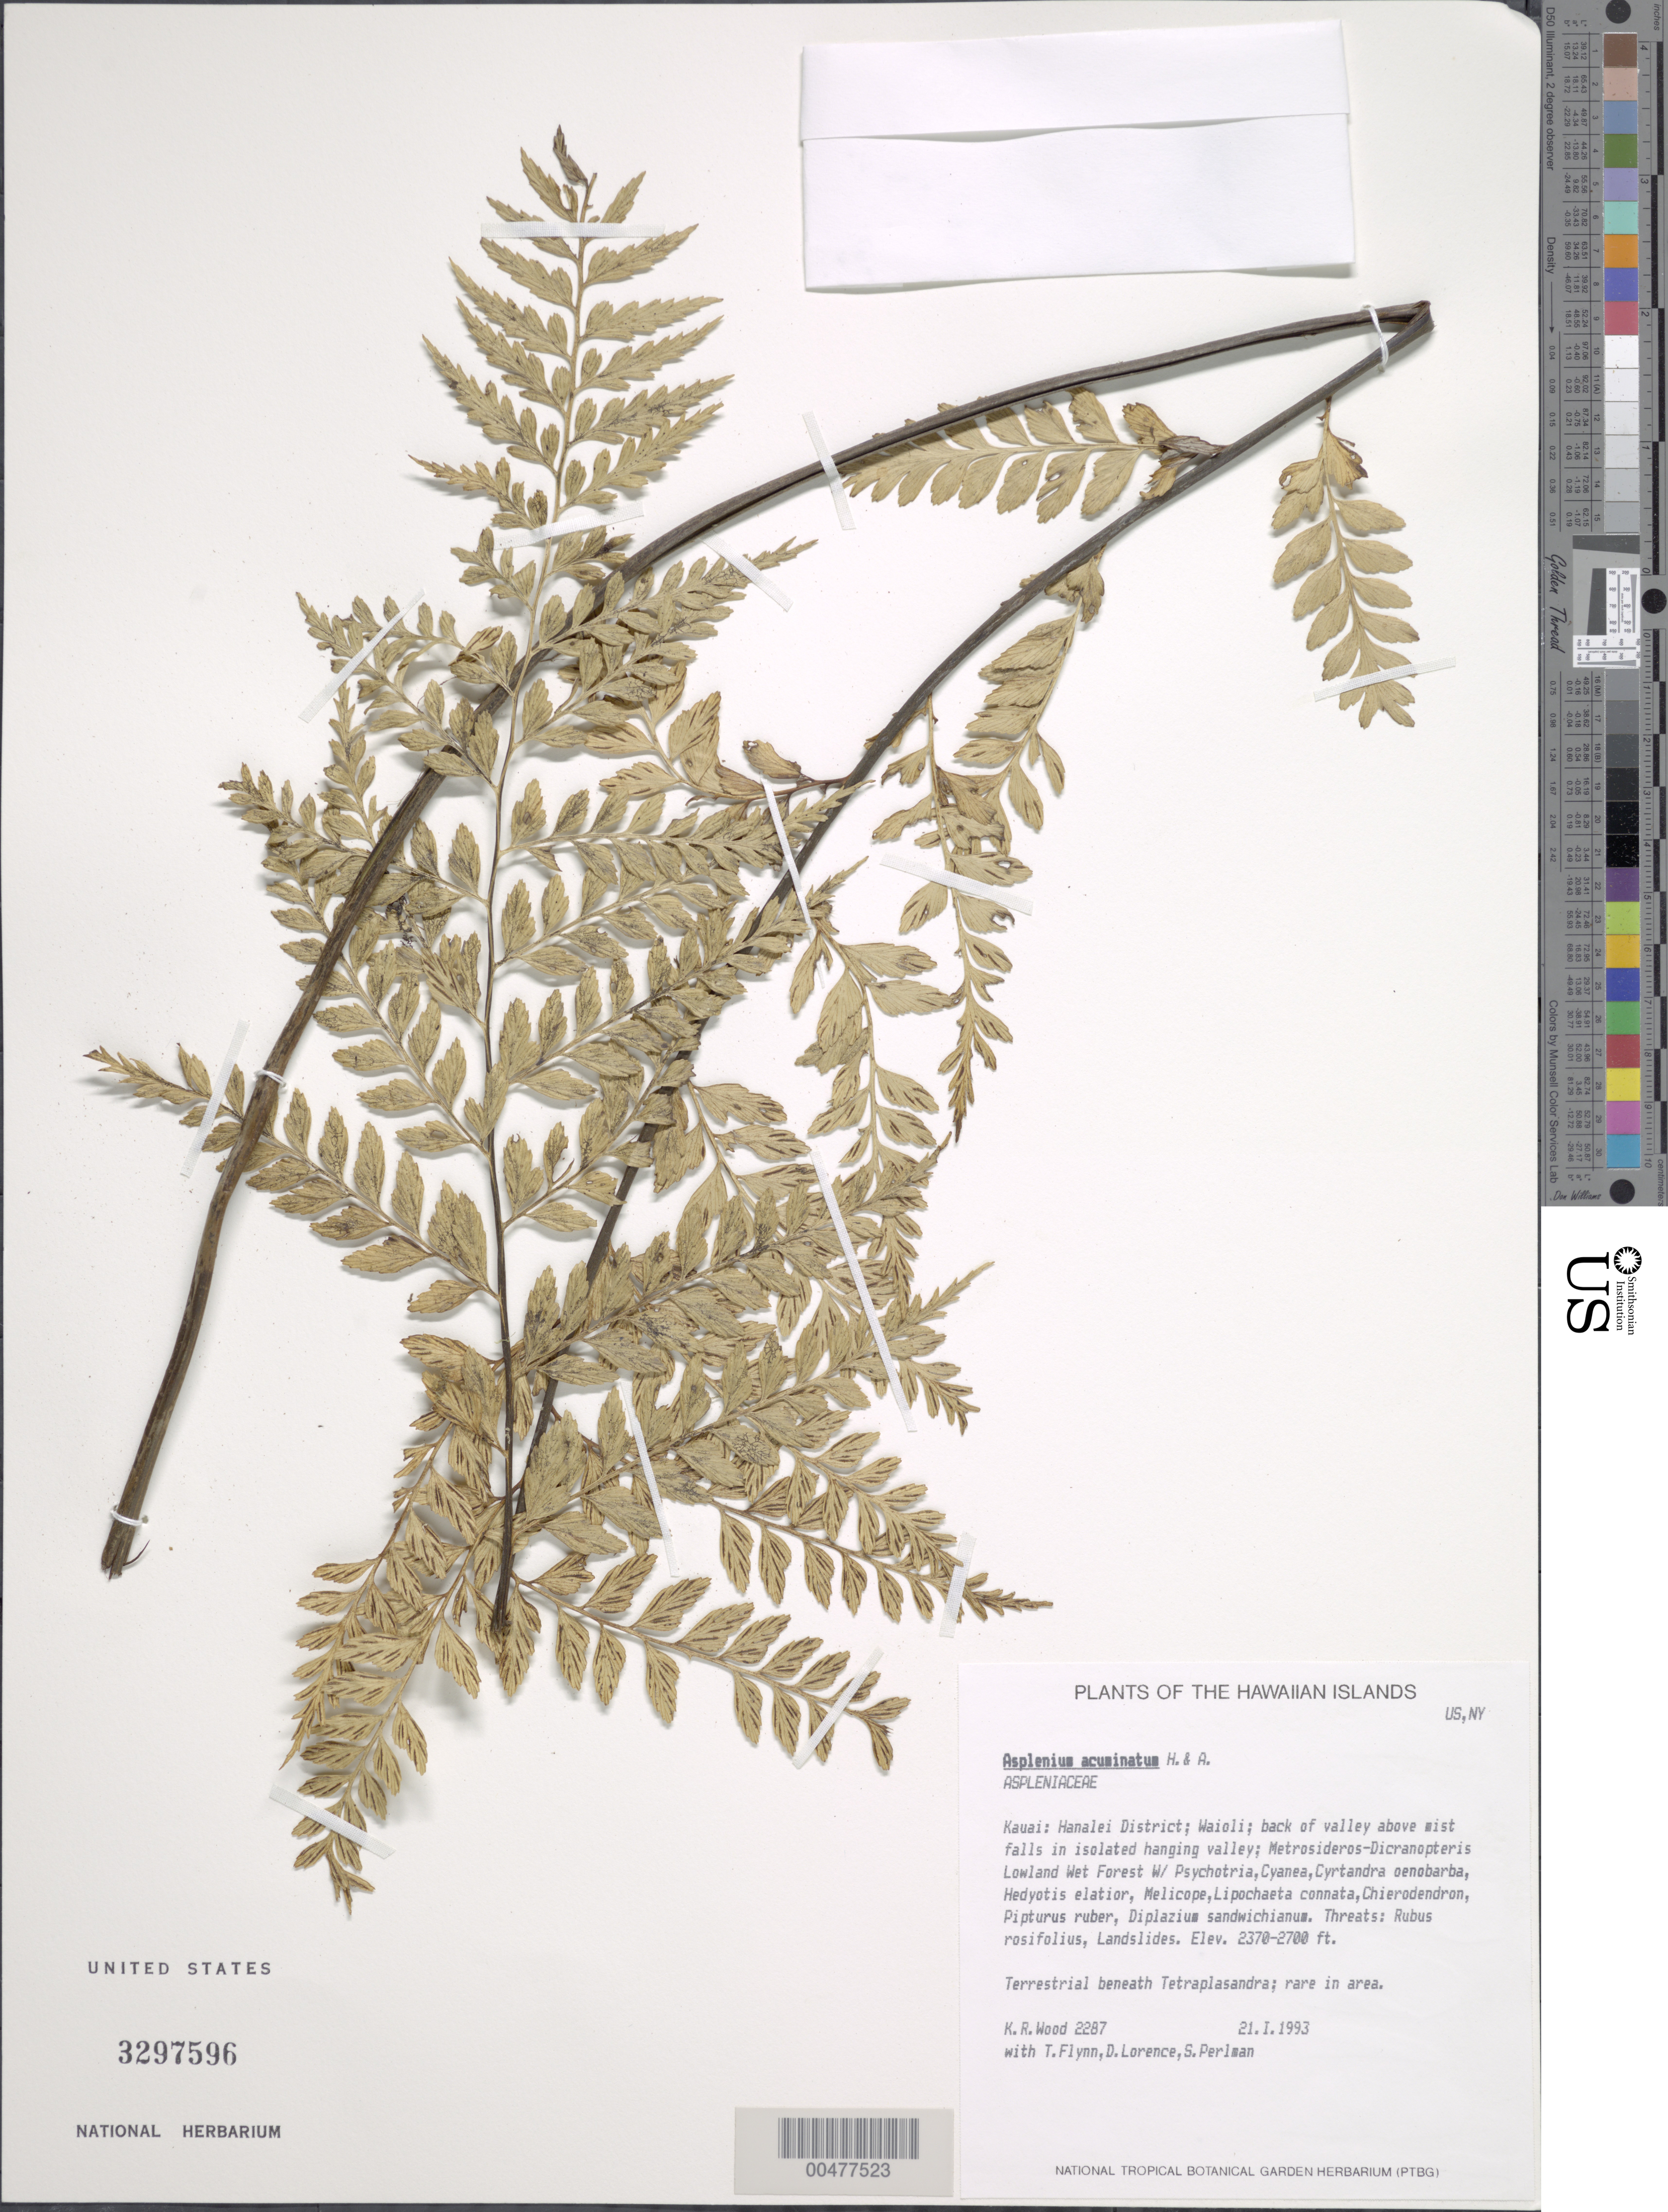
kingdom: Plantae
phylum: Tracheophyta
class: Polypodiopsida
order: Polypodiales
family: Aspleniaceae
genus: Asplenium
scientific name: Asplenium acuminatum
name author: Hook. & Arn.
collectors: K. R. Wood, T. W. Flynn, D. Lorence & S. P. Perlman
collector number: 2287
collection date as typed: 21 Jan 1993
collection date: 1993-01-21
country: United States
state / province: Hawaii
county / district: Kauai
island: Kaua'i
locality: Hanalei Dist., Waioli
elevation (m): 722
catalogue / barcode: US 3297596